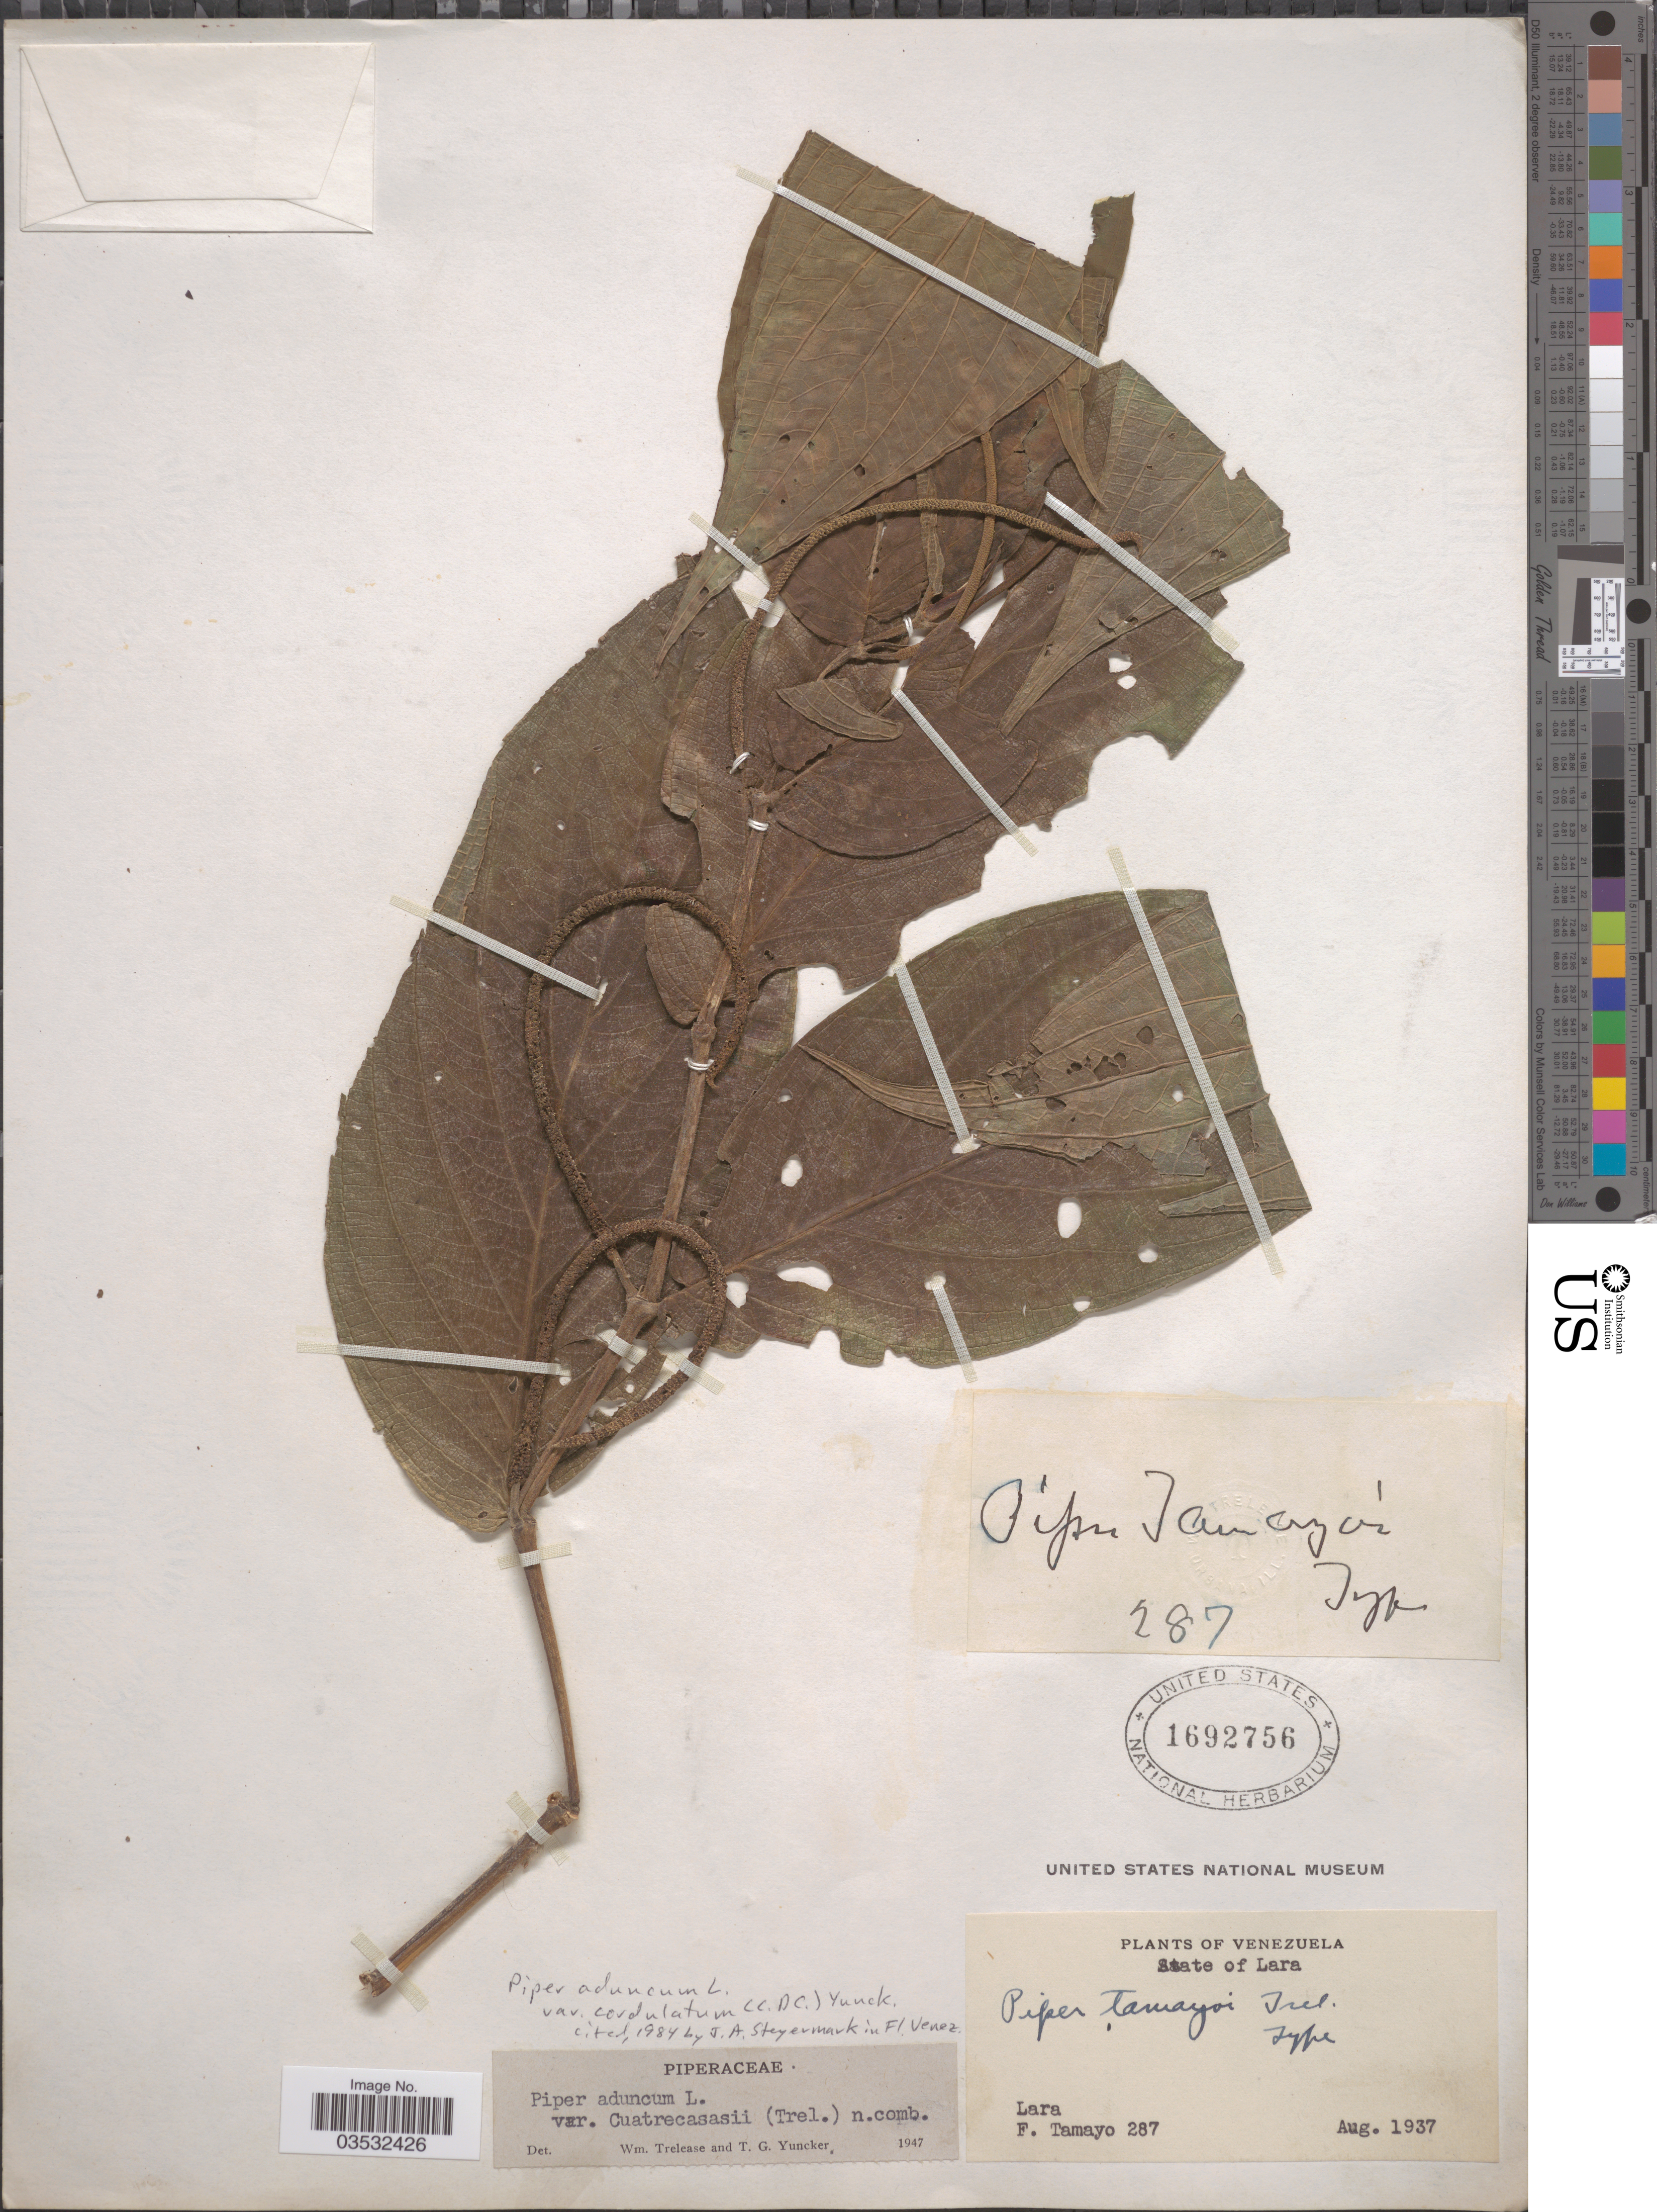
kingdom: Plantae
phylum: Tracheophyta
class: Magnoliopsida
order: Piperales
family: Piperaceae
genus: Piper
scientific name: Piper aduncum var. aduncum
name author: L.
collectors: F. Tamayo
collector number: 287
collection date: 1937-08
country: Venezuela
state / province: Lara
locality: Lara.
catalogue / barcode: US 1692756